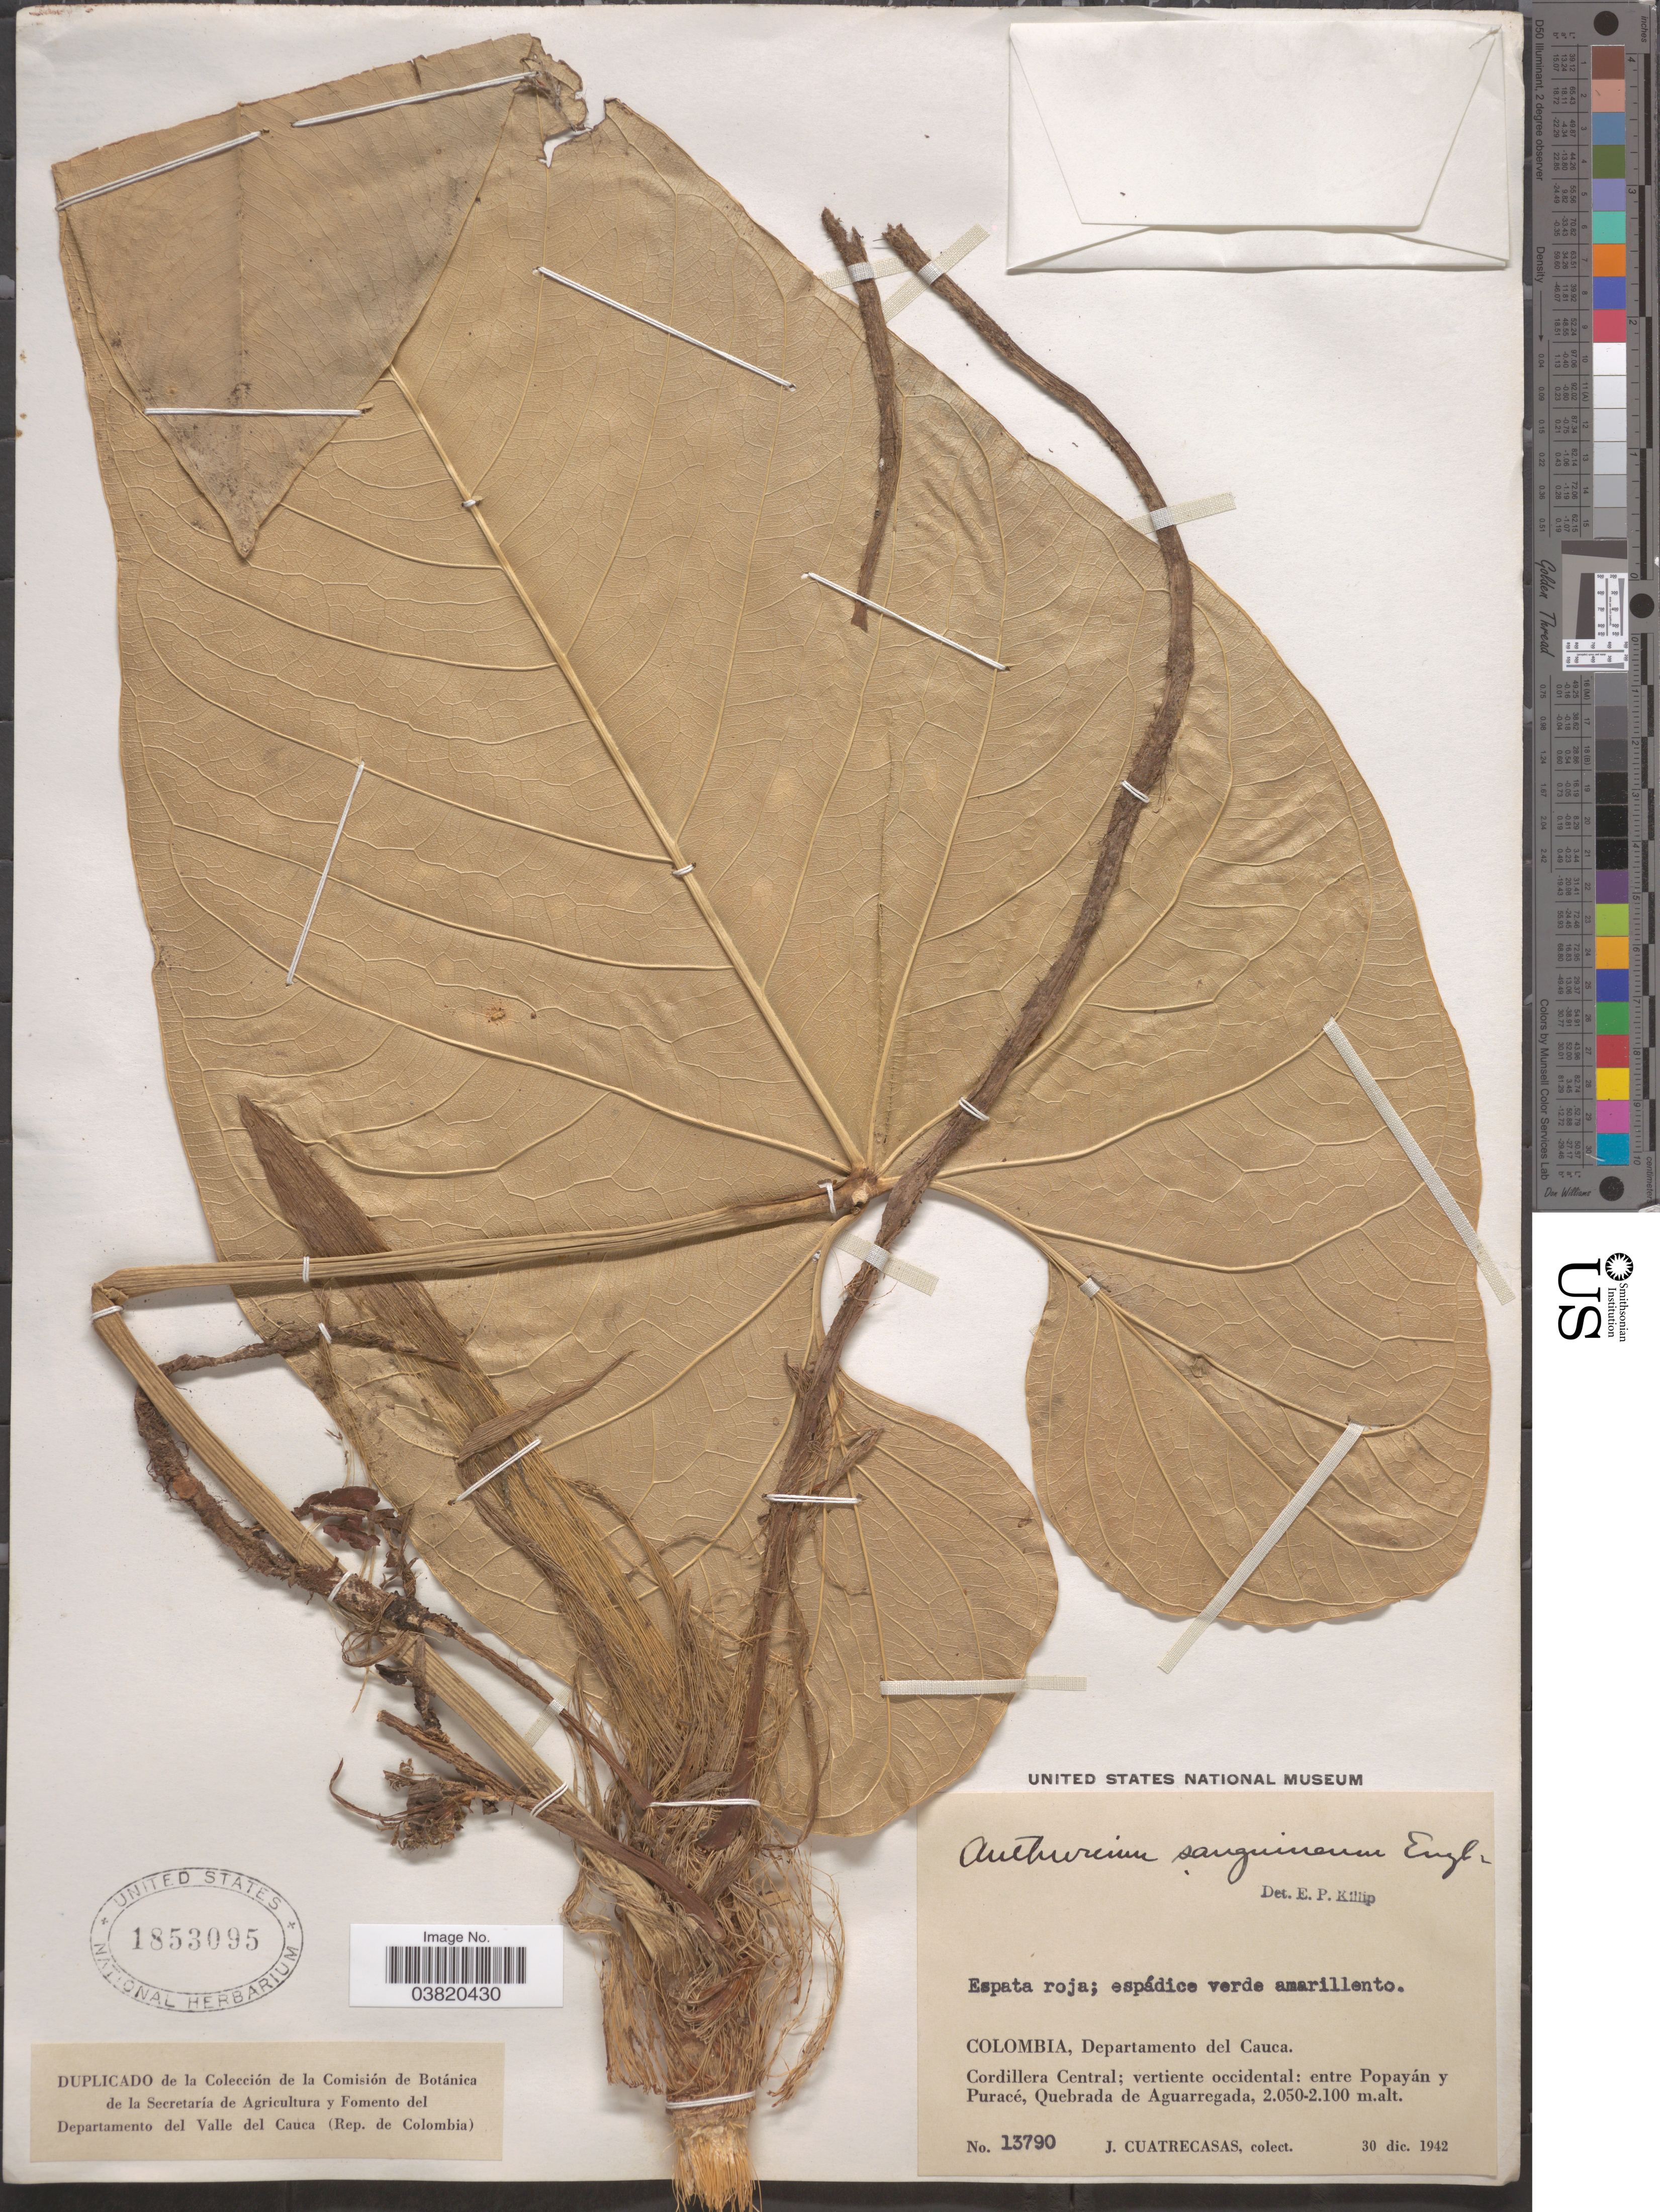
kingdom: Plantae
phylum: Tracheophyta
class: Liliopsida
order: Alismatales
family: Araceae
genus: Anthurium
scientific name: Anthurium sanguineum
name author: Engl.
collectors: J. Cuatrecasas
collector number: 13790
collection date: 1942-12-30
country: Colombia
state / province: Cauca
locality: Departamento del Cauca. Cordillera Central; vertiente occidental: entre Popayán y Puracé, Quebrada de Aguarregada.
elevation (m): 2050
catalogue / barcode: US 1853095